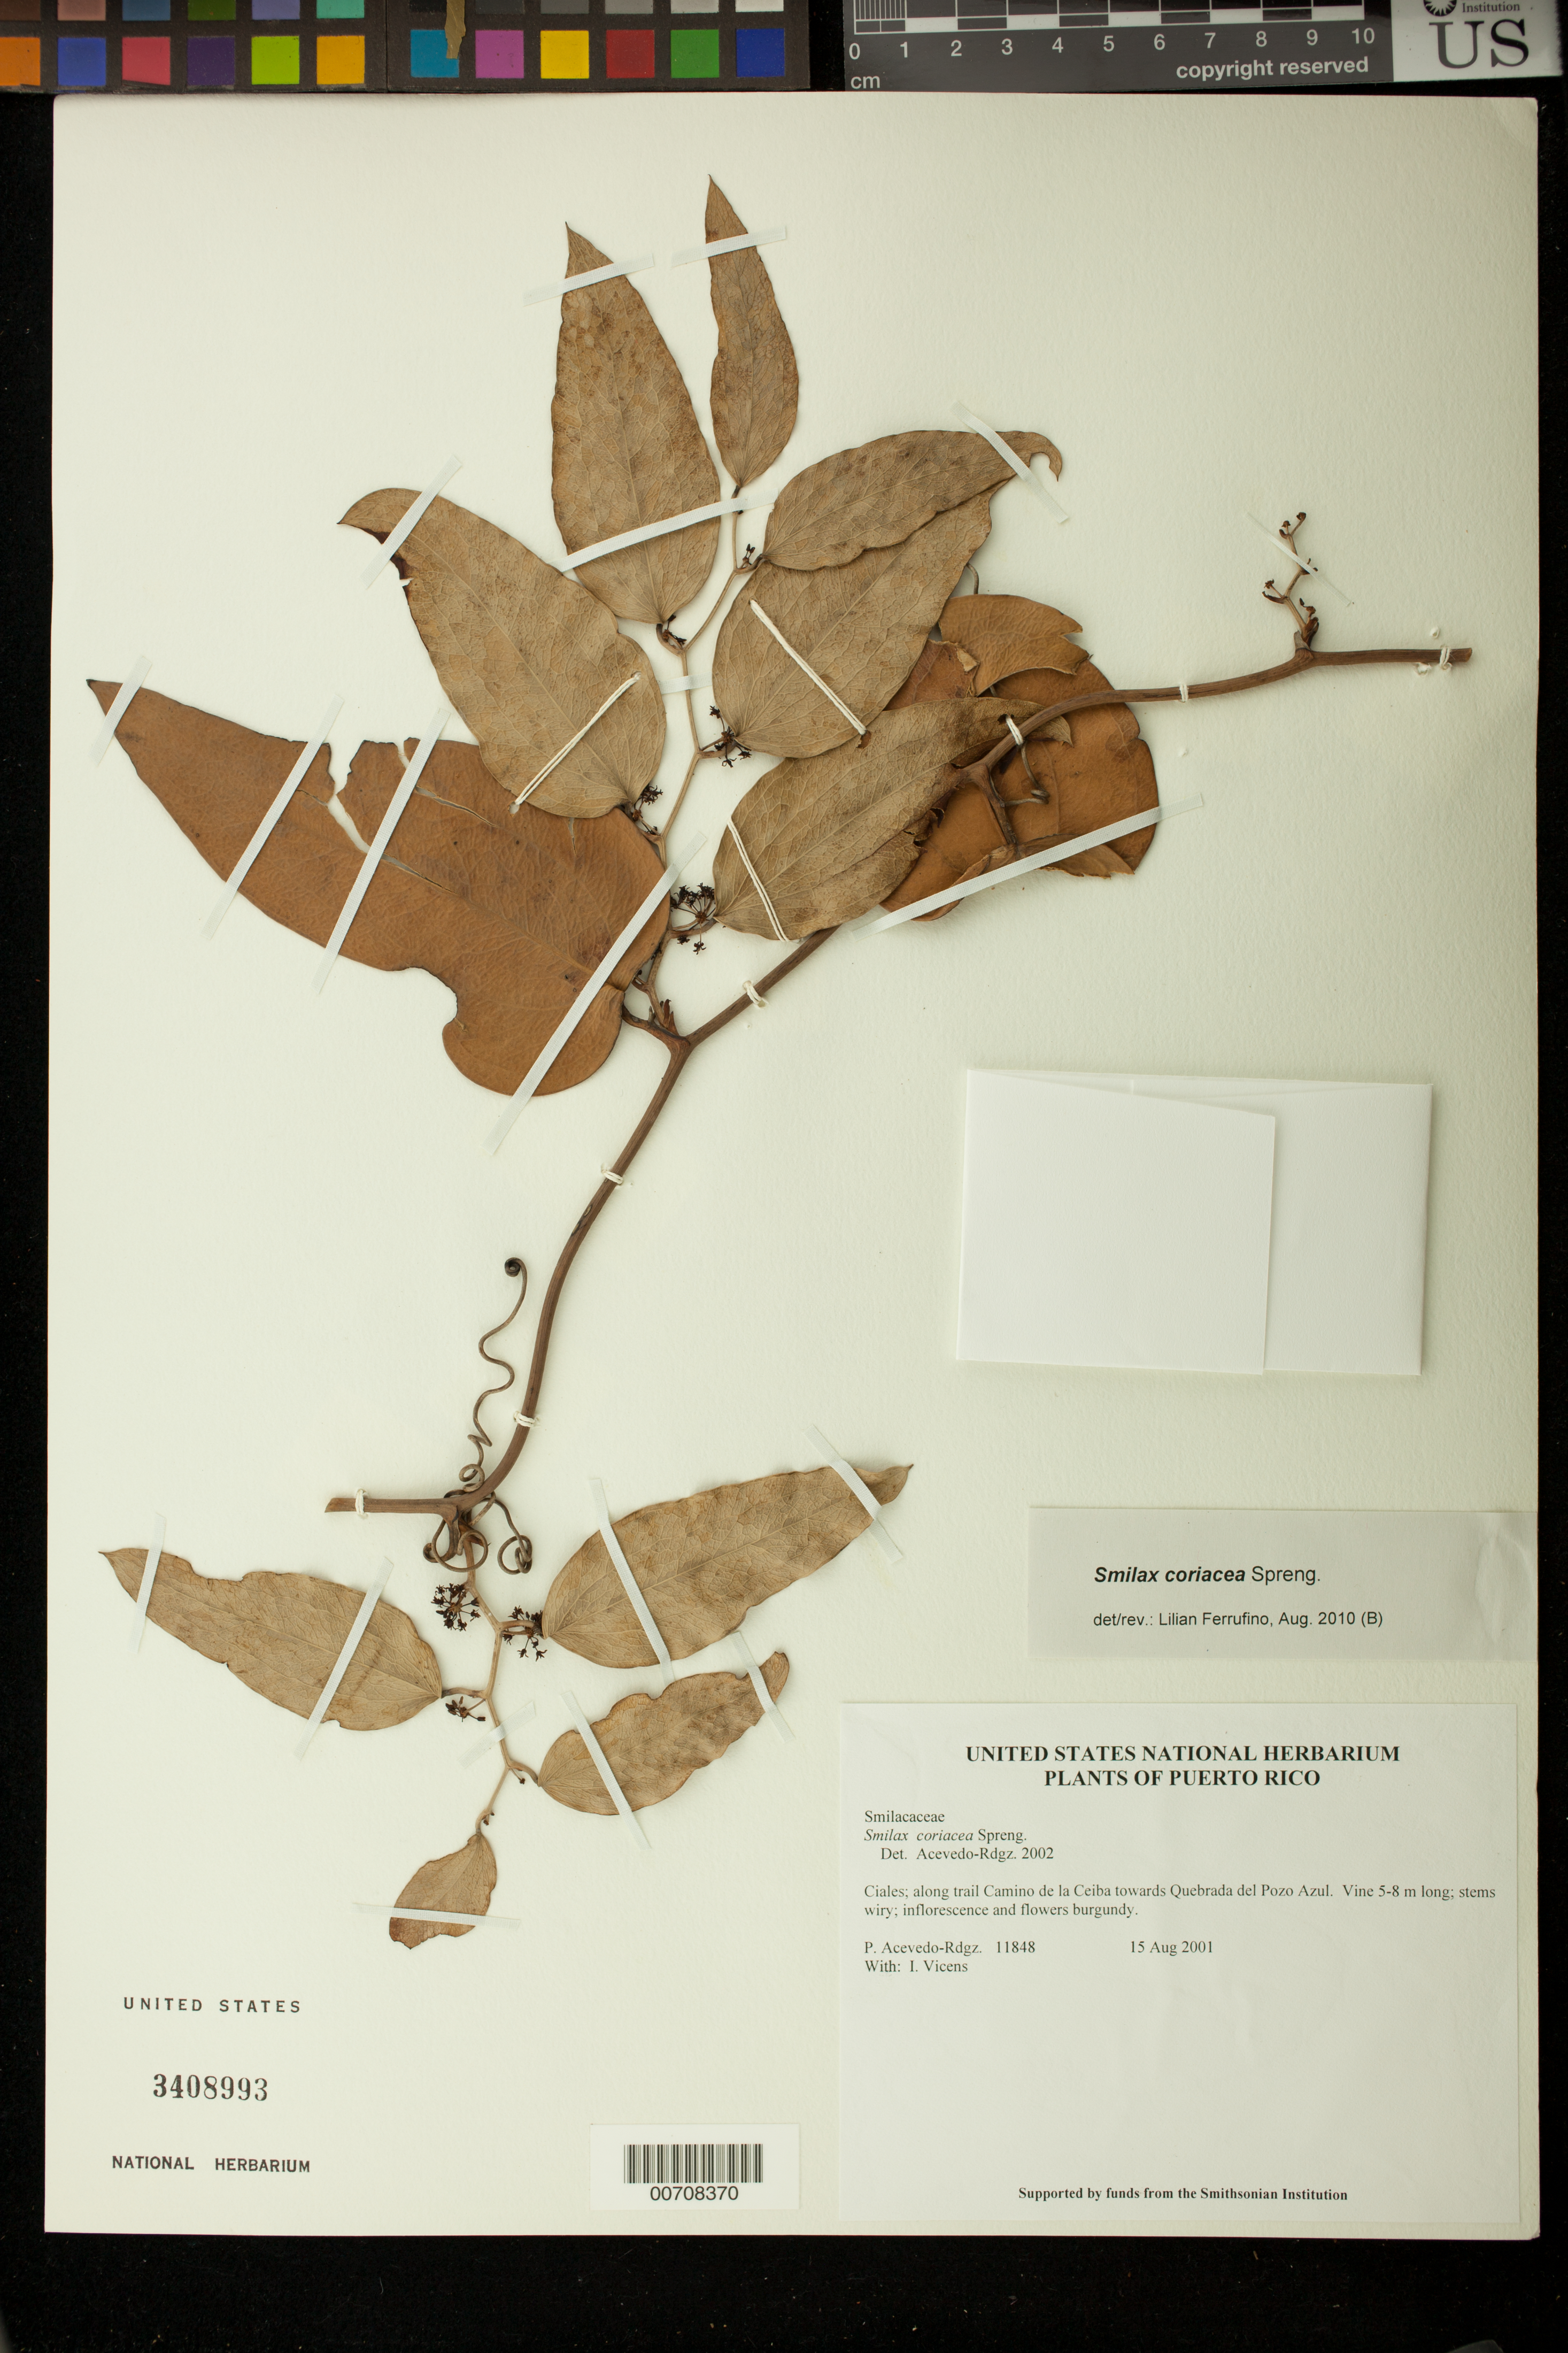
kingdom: Plantae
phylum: Tracheophyta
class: Liliopsida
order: Liliales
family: Smilacaceae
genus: Smilax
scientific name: Smilax coriacea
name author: Spreng.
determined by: Acevedo-Rodríguez, P., (BOT), Smithsonian Institution - National Museum of Natural History (UNITED STATES)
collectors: P. Acevedo-Rodr. & I. Vicens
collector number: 11848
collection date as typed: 15 Aug 2001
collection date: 2001-08-15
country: Puerto Rico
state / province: Ciales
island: Puerto Rico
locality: Ciales; along trail Camino de la Ceiba towards Quebrada del Pozo Azul.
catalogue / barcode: US 3408993